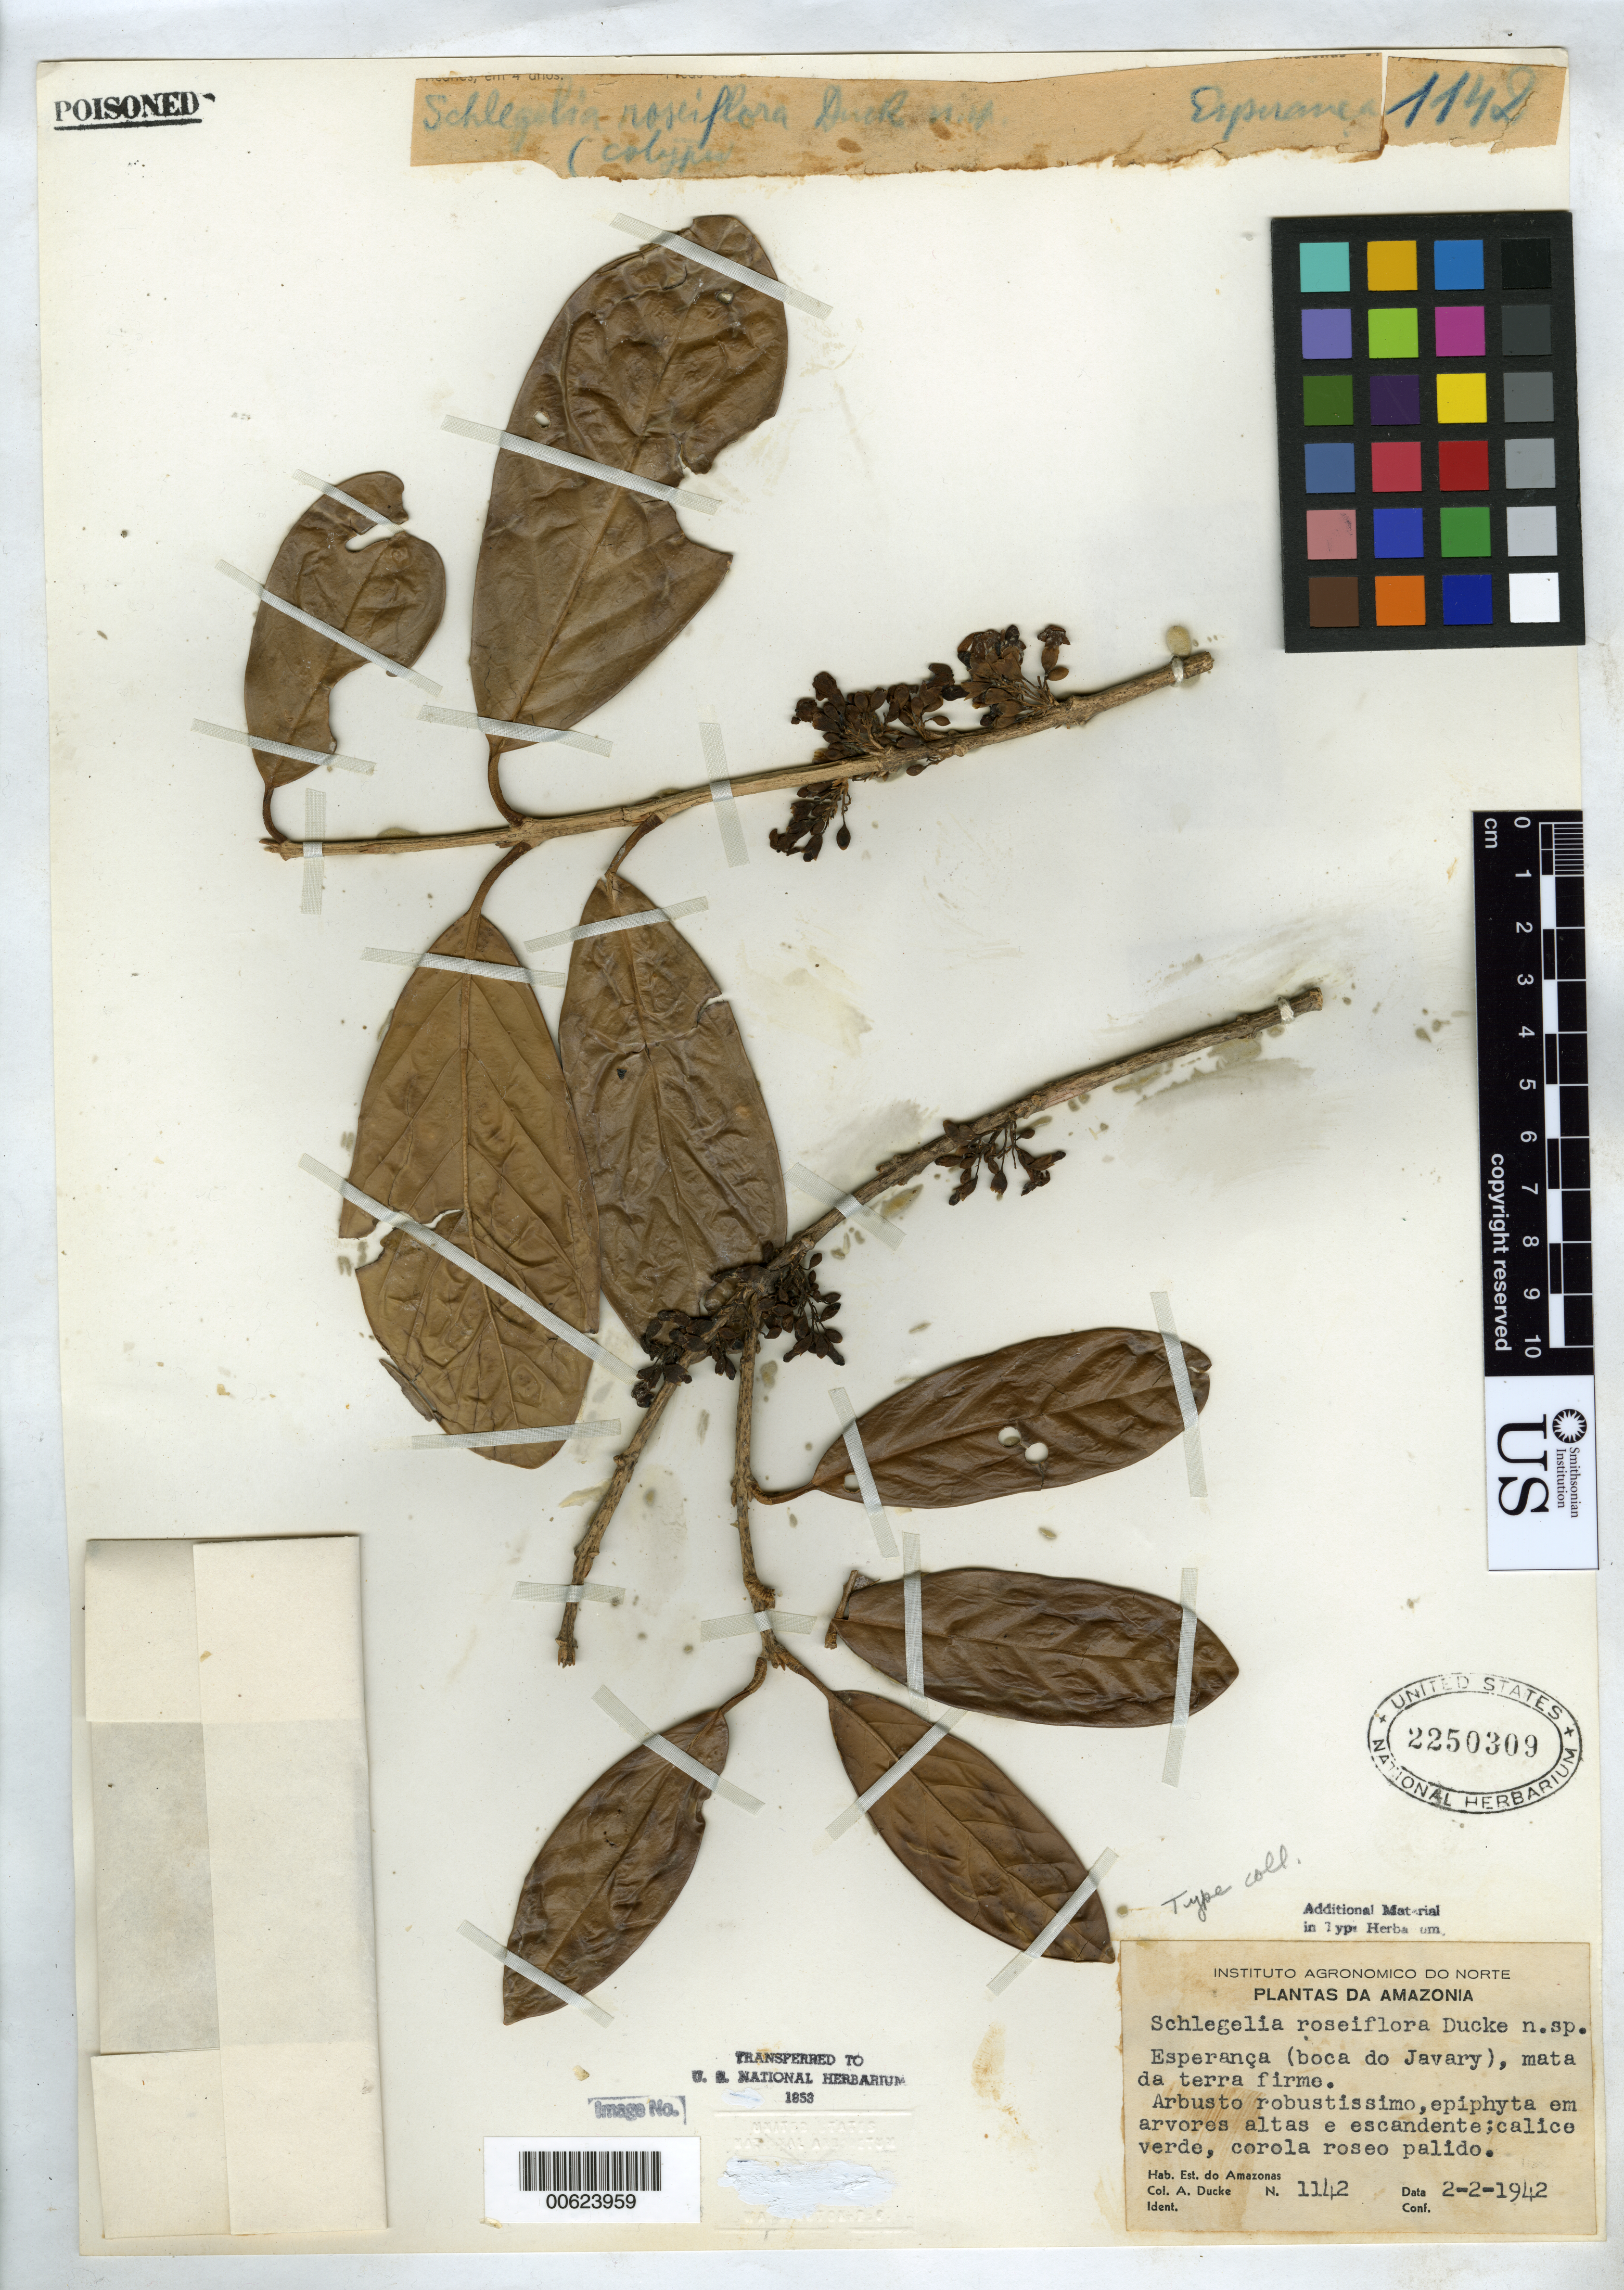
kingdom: Plantae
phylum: Tracheophyta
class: Magnoliopsida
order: Lamiales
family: Schlegeliaceae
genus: Schlegelia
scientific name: Schlegelia roseiflora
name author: Ducke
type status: Type Collection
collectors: A. Ducke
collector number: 1142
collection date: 1942-02-02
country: Brazil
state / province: Amazonas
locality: Esperanca, boca do Javary.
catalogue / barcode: US 2250309